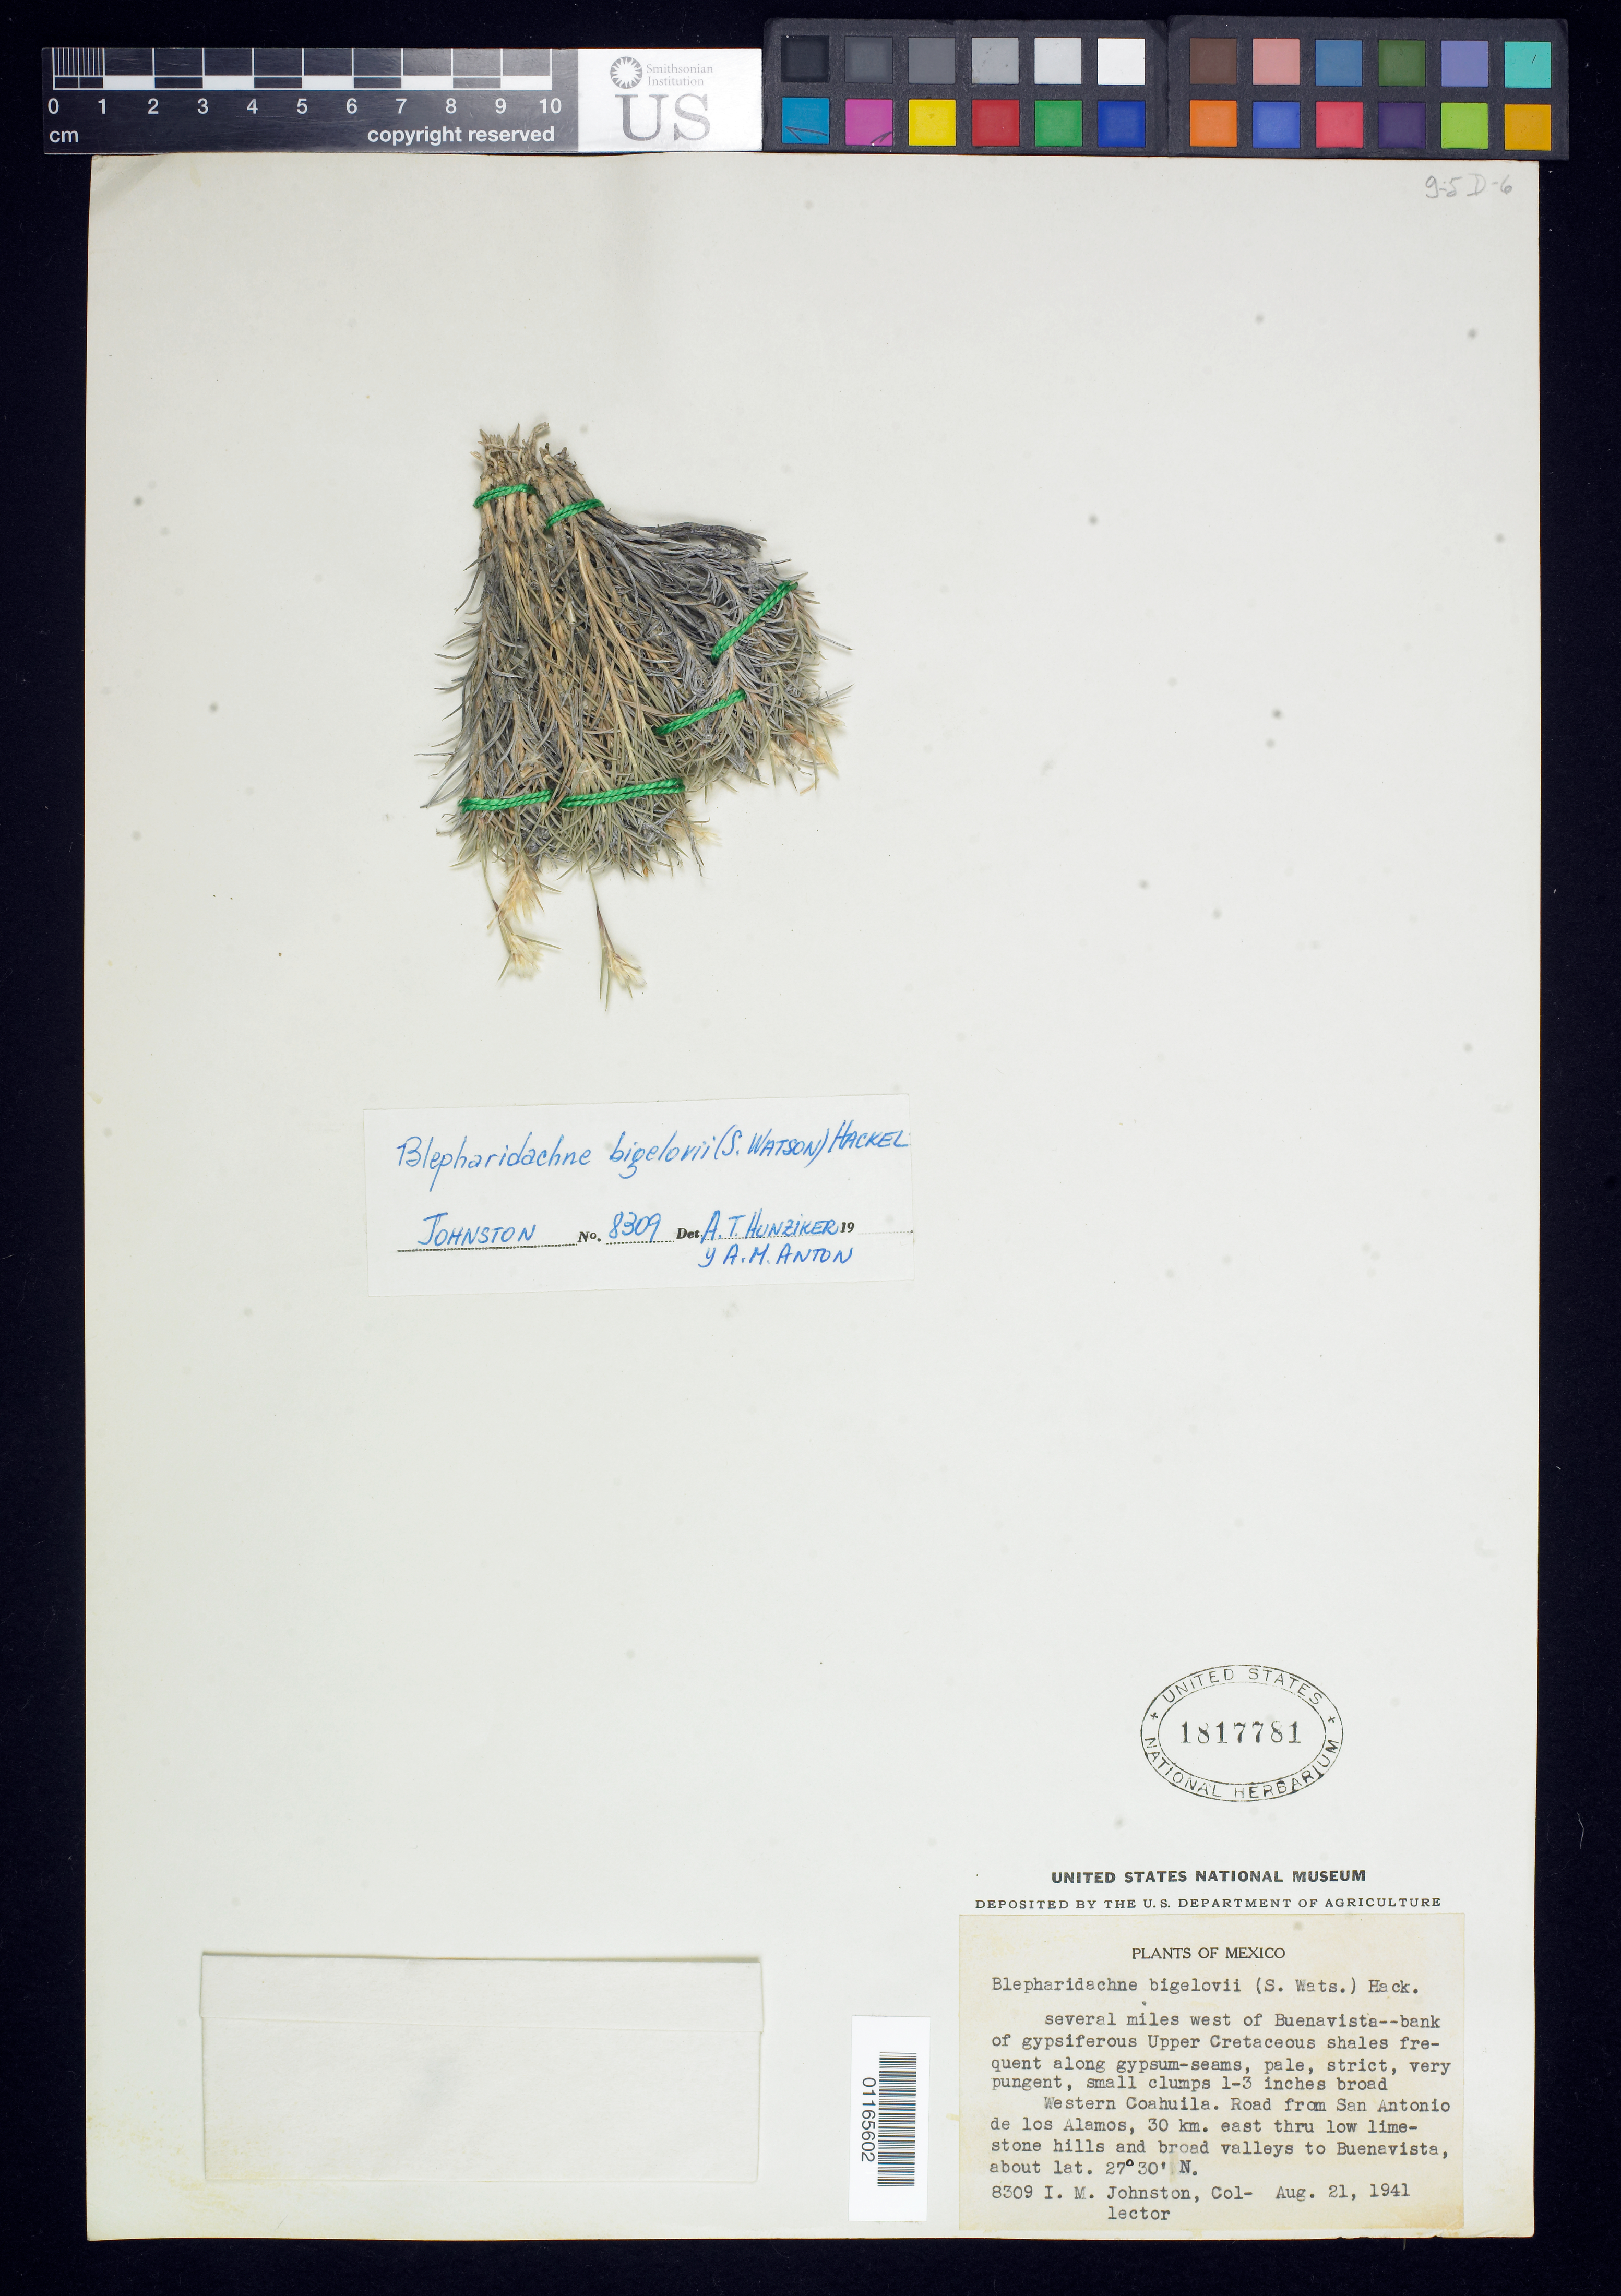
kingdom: Plantae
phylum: Tracheophyta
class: Liliopsida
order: Poales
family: Poaceae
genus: Blepharidachne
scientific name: Blepharidachne bigelovii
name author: (S. Watson) Hack.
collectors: I.M. Johnston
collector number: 8309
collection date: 1941-08-21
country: Mexico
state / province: Coahuila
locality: Several miles west of Buenavista. Western Coahuila. Road from San Antonio de los Alamos, 30 km. east thru low limestone hills and broad valleys to Buenavista.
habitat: Bank of gypsiferous Upper Cretaceous shales frequent along gypsum-seams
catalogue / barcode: US 1817781